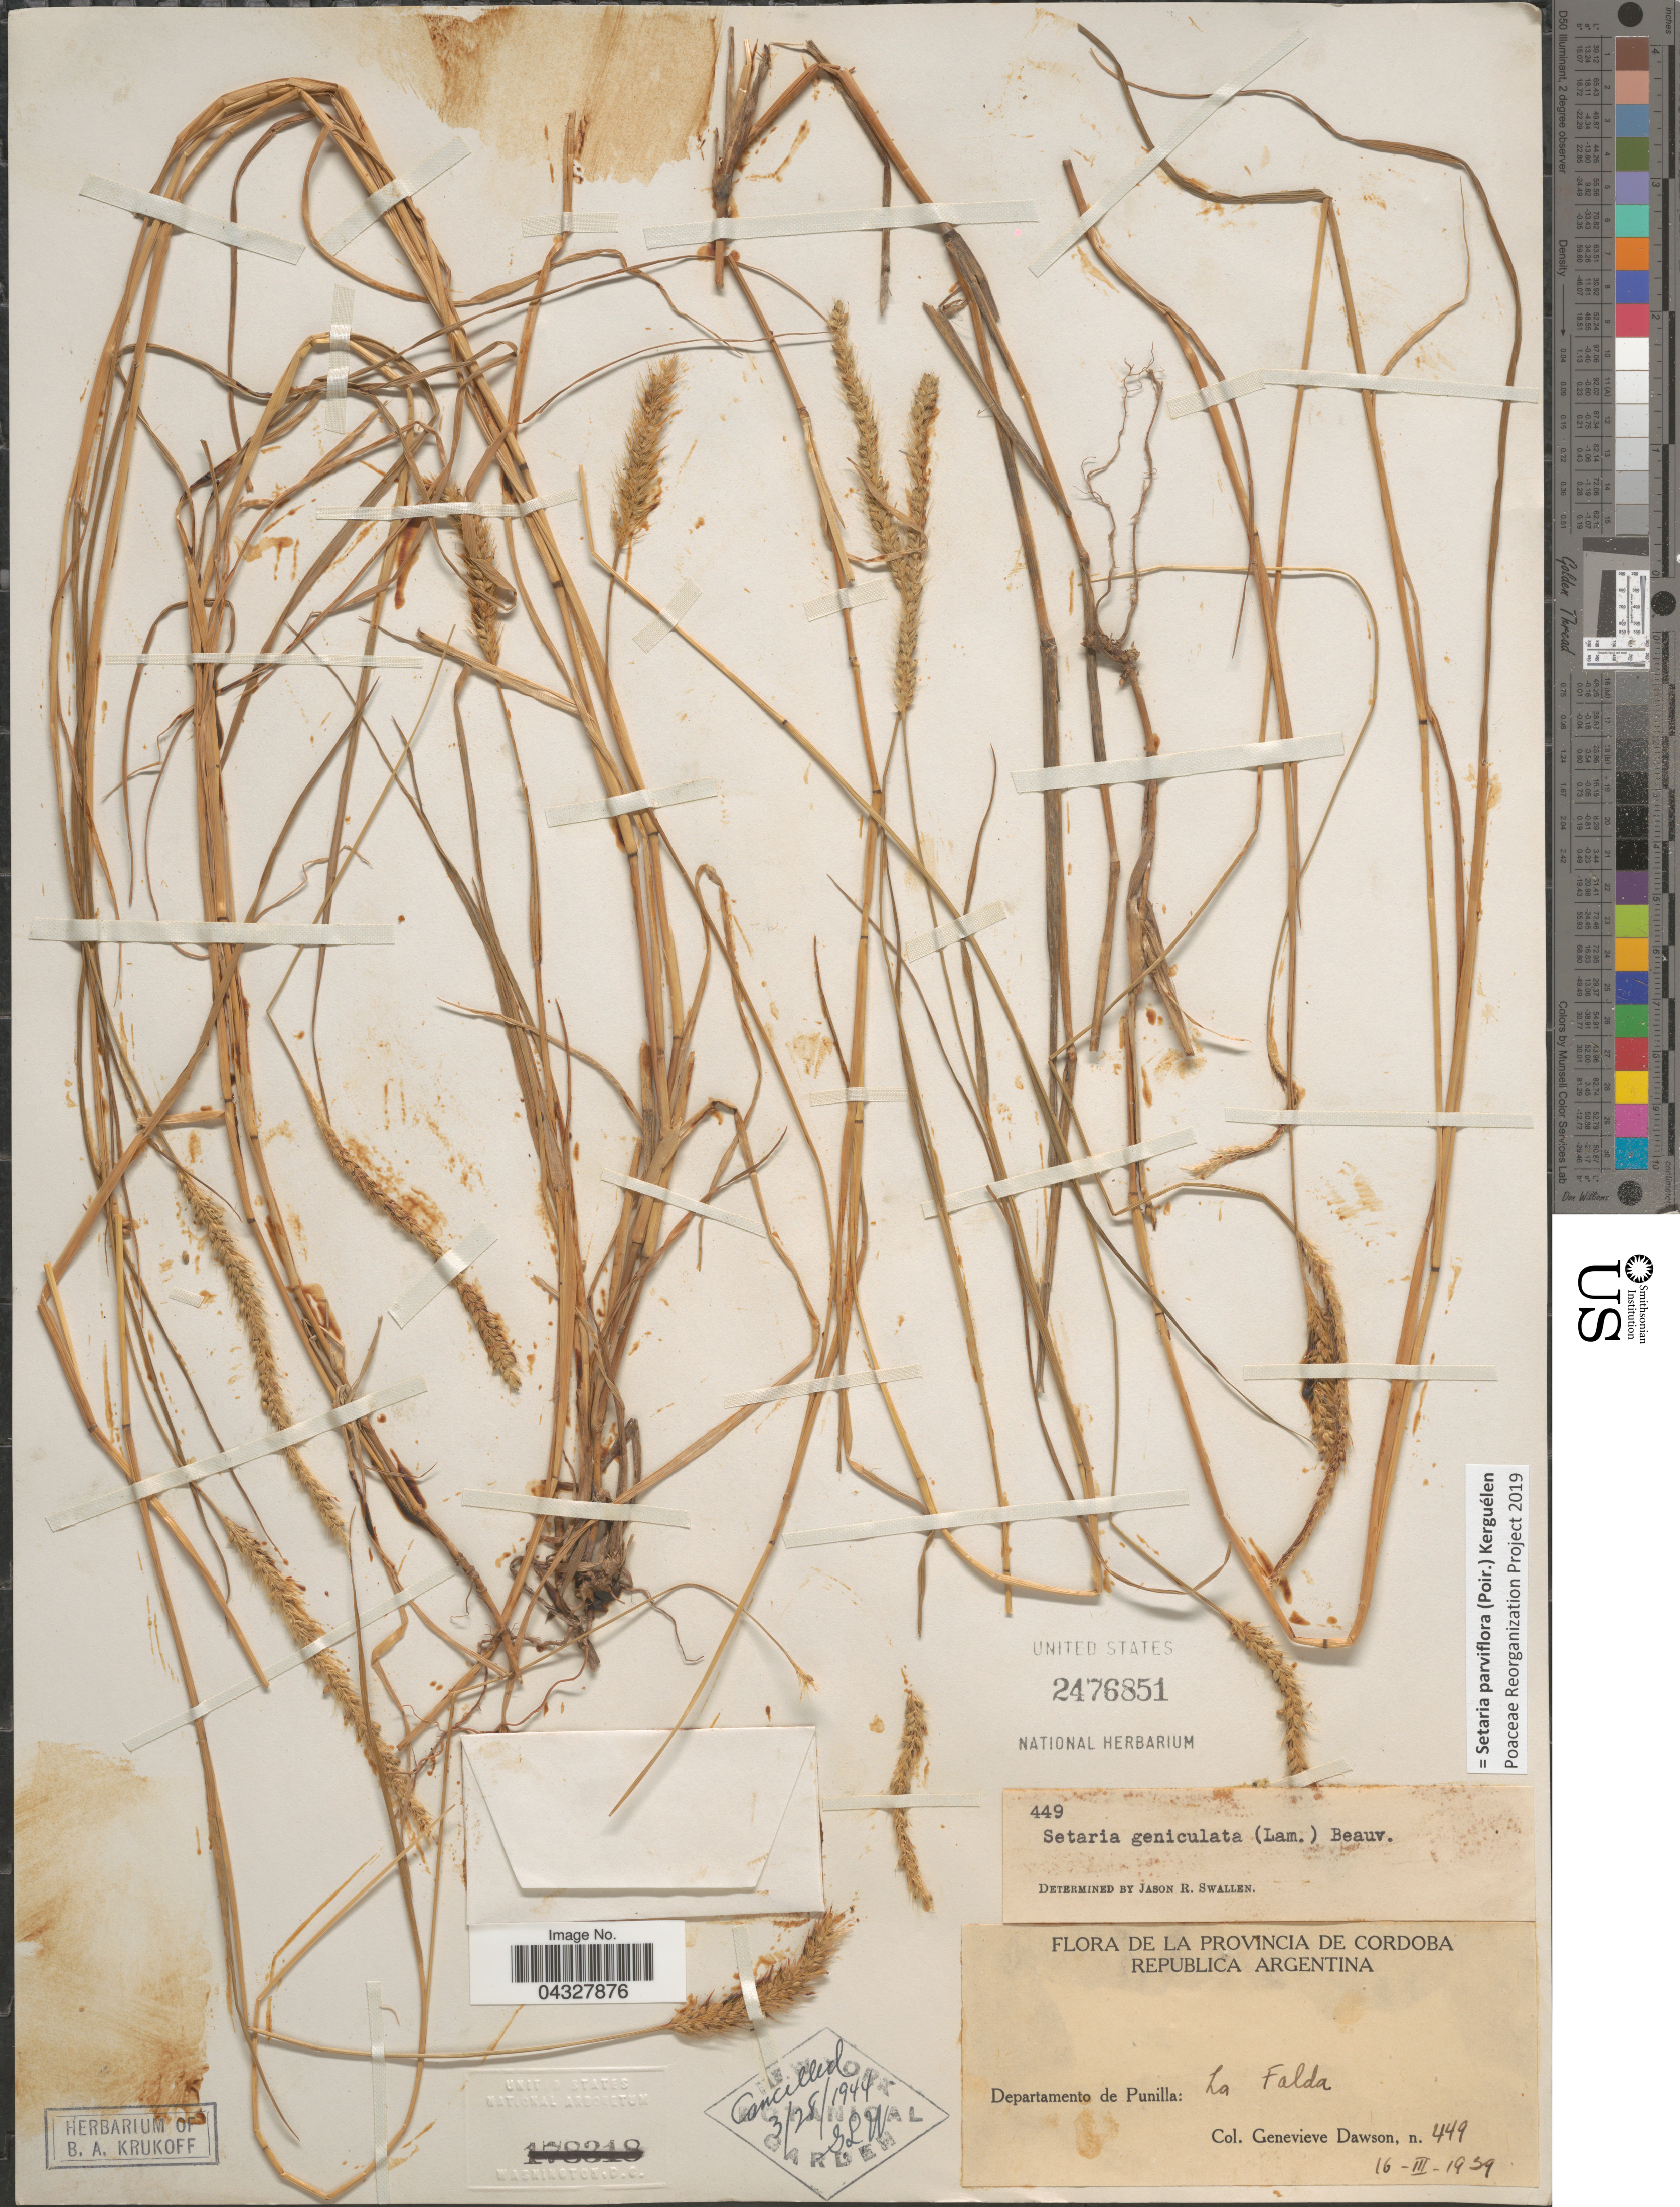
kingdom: Plantae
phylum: Tracheophyta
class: Liliopsida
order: Poales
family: Poaceae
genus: Setaria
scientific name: Setaria parviflora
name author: (Poir.) Kerguélen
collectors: G. Dawson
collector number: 449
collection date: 1939-03-16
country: Argentina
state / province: Cordoba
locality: Departamento de Punilla: La Falda.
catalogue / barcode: US 2476851